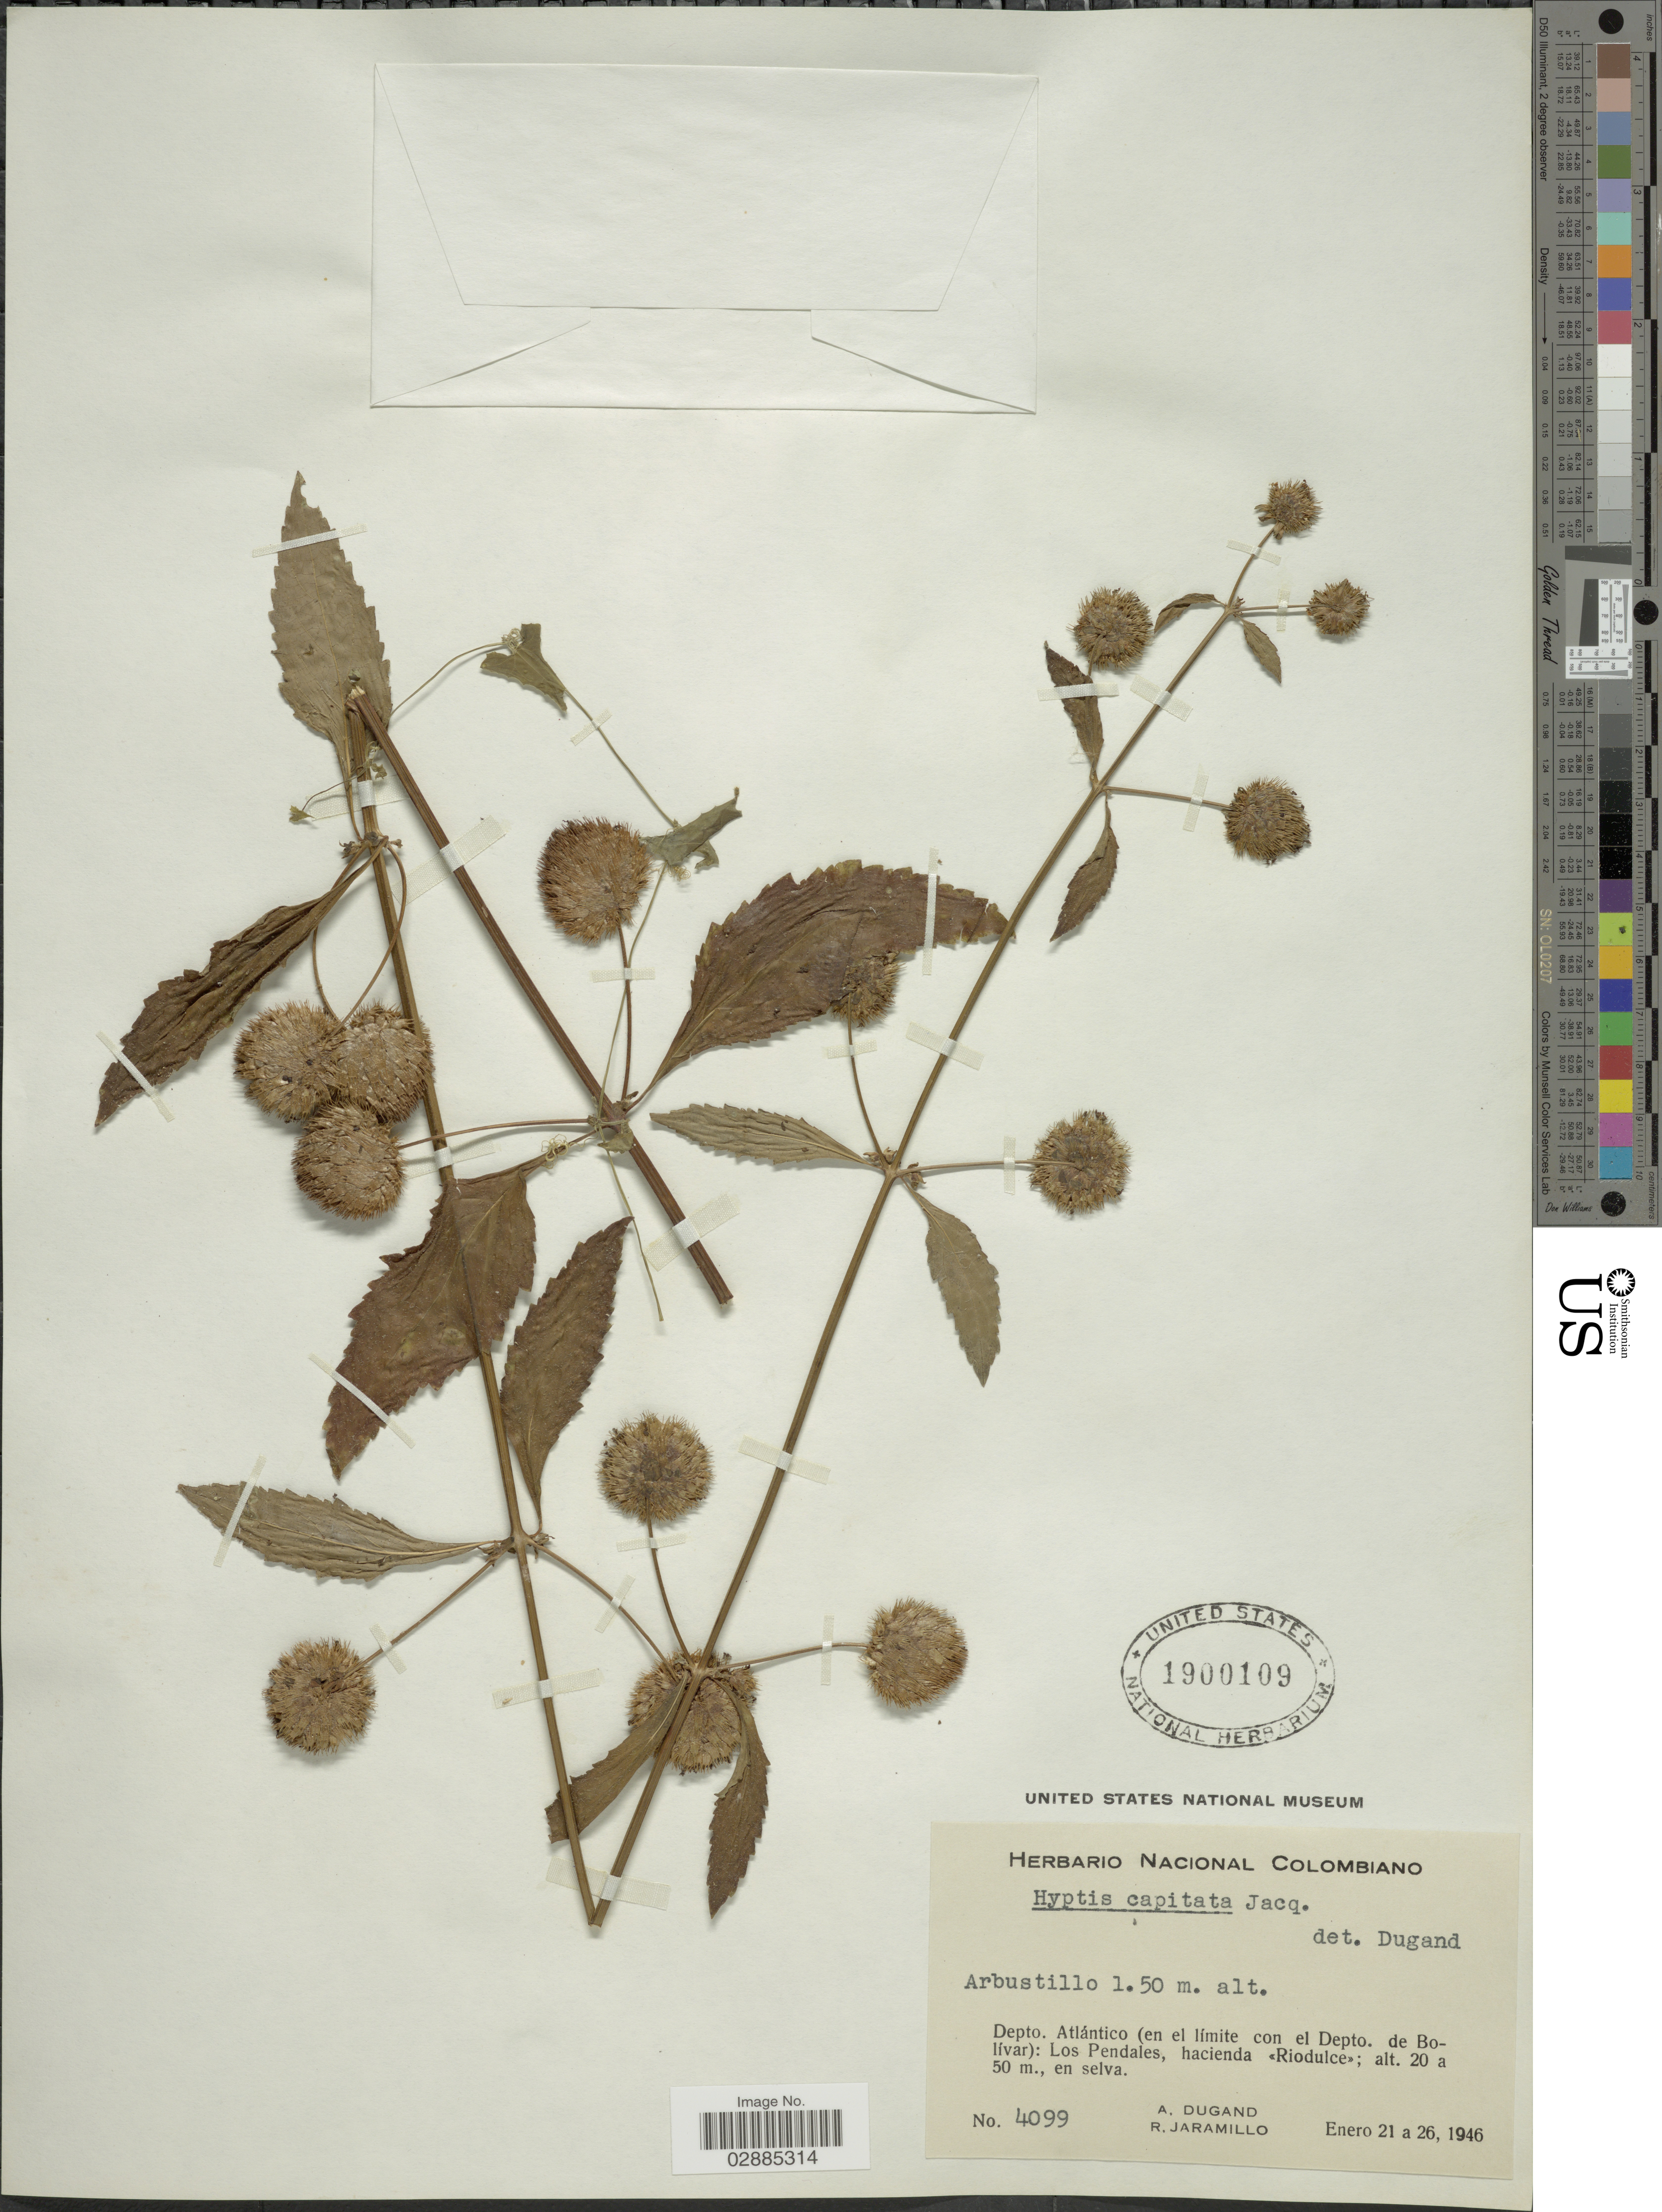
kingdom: Plantae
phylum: Tracheophyta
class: Magnoliopsida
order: Lamiales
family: Lamiaceae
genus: Hyptis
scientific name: Hyptis capitata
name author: Jacq.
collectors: A. Dugand & R. Jaramillo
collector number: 4099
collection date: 1946-01-21/1946-01-26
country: Colombia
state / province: Atlántico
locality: Depto. Atlántico (en el límite con el Depto. de Bolívar): Los Pendales, hacieda <Riodulce>.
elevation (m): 20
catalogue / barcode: US 1900109